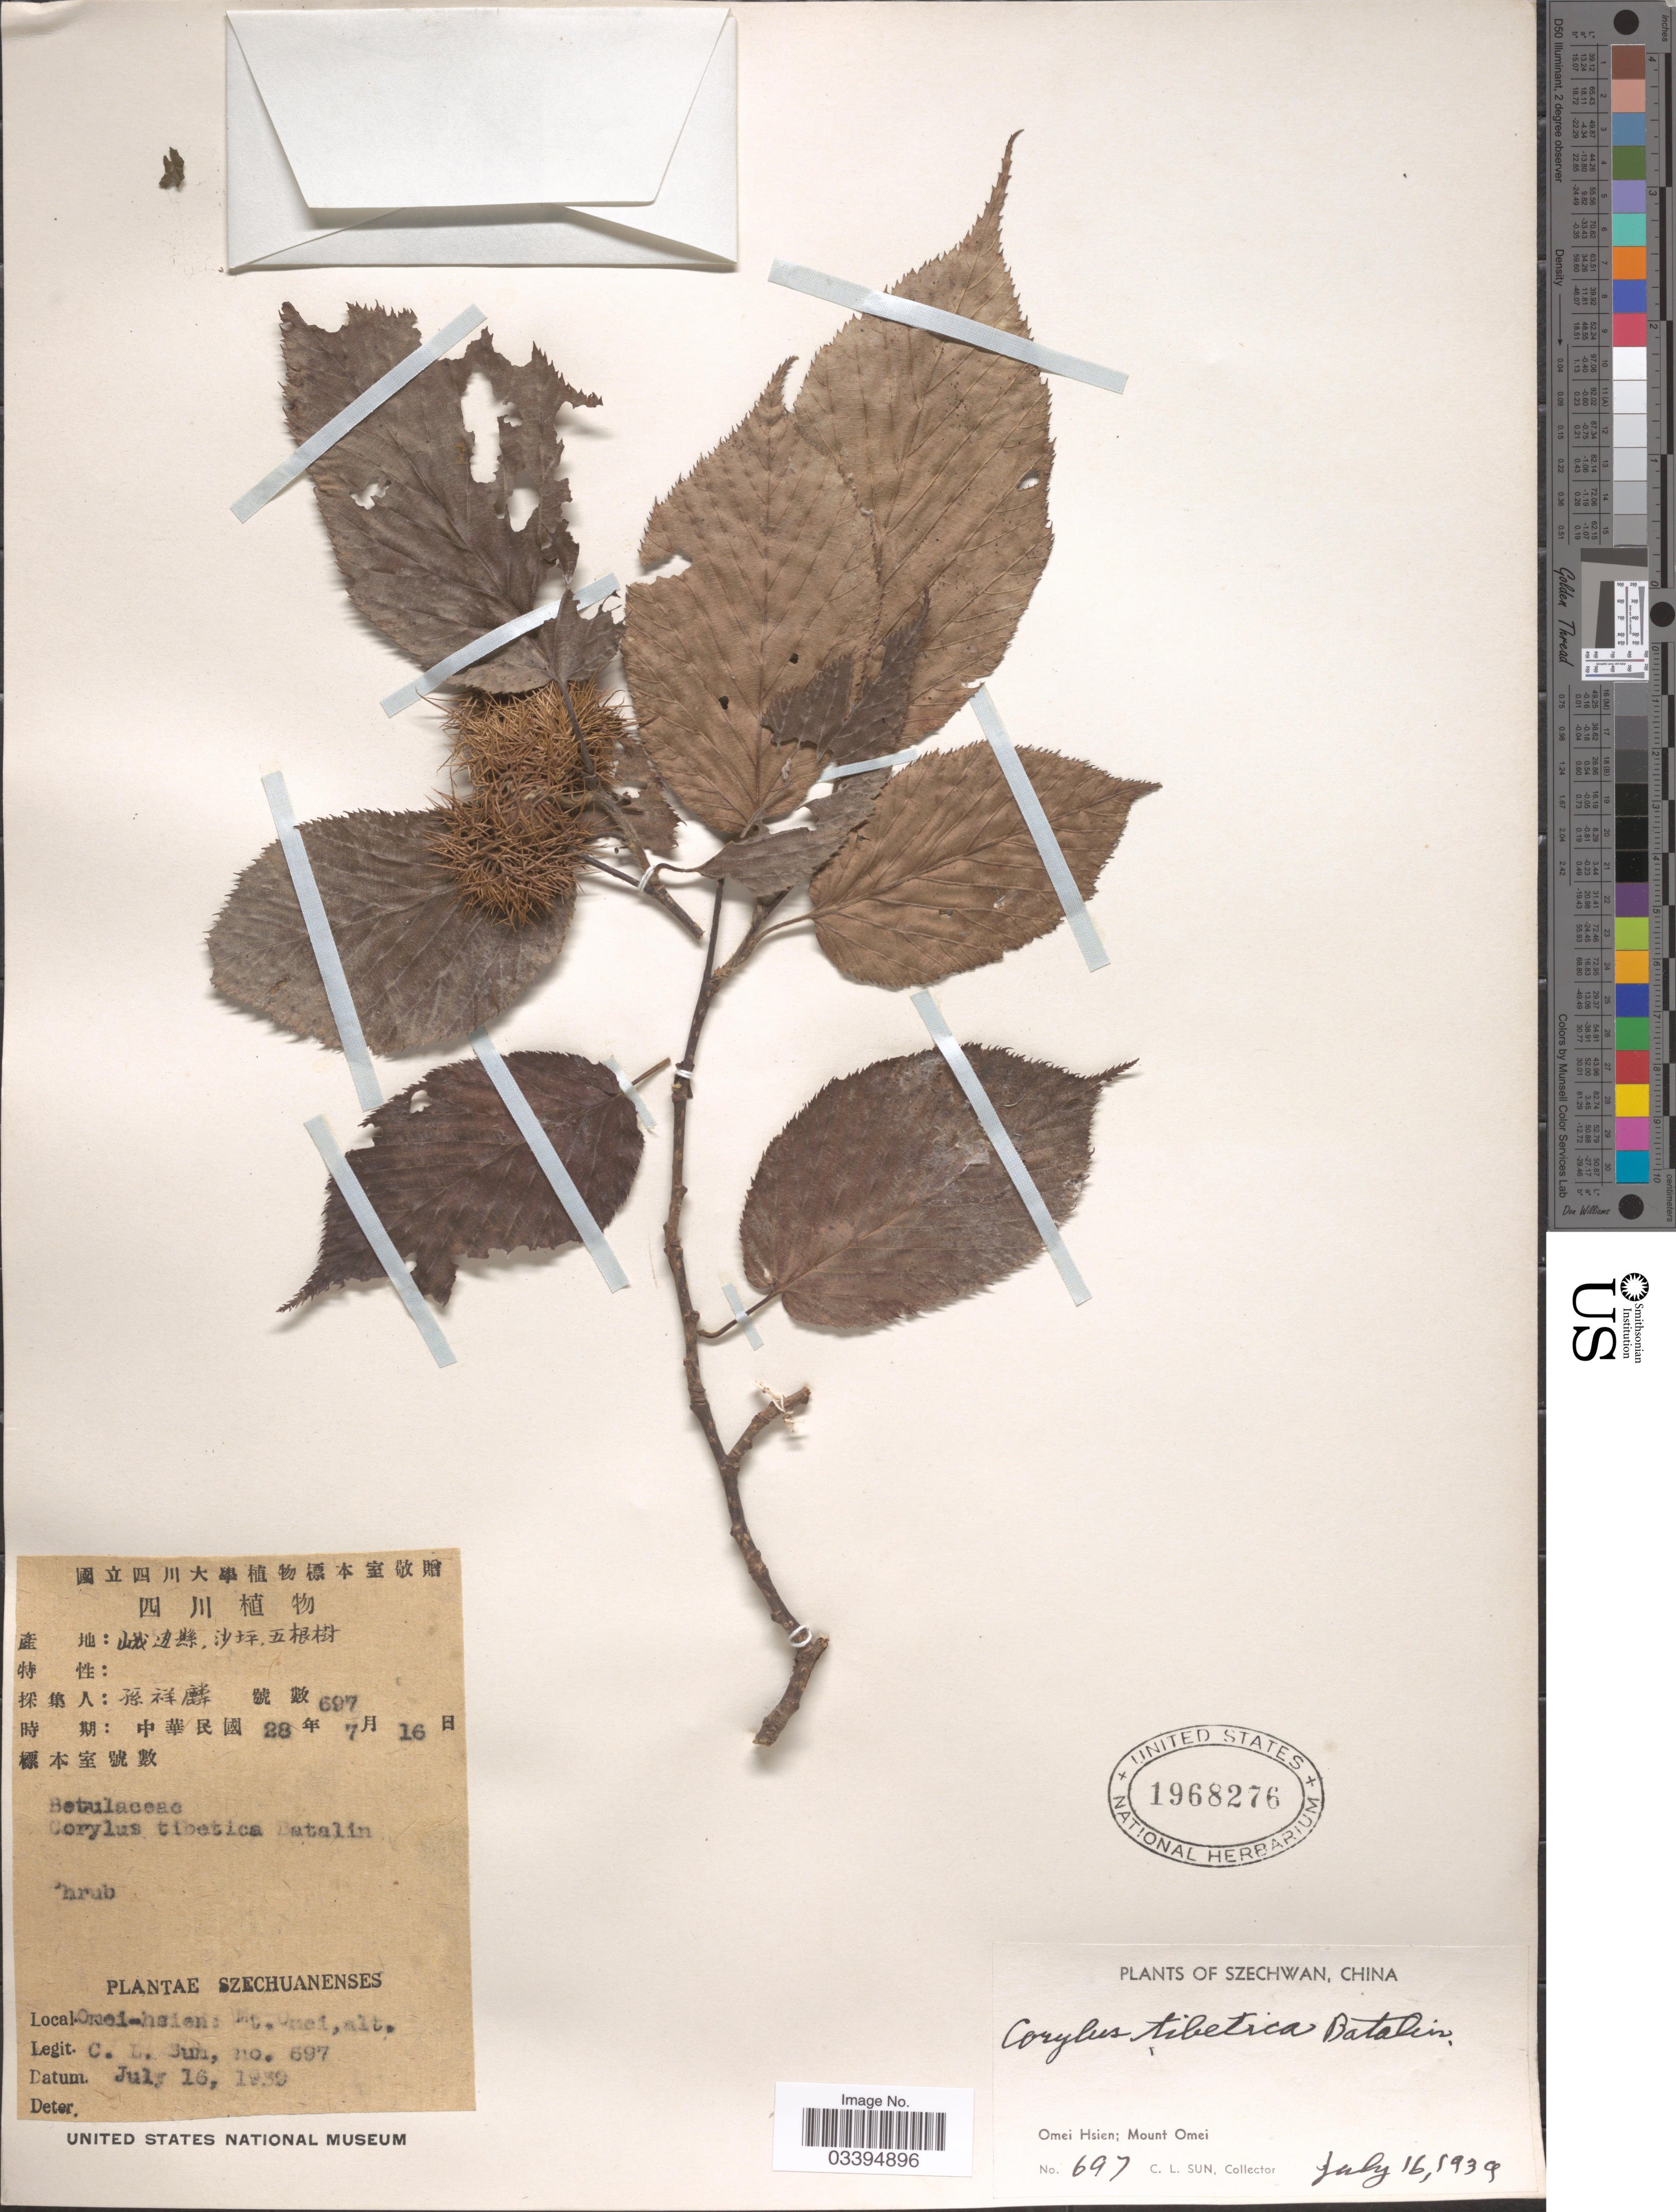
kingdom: Plantae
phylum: Tracheophyta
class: Magnoliopsida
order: Fagales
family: Betulaceae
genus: Corylus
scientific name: Corylus tibetica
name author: Batalin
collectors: C. Sun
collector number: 697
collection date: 1939-07-16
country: China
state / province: Sichuan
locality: Szechwan. Omei Hsien; Mount Omei.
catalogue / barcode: US 1968276